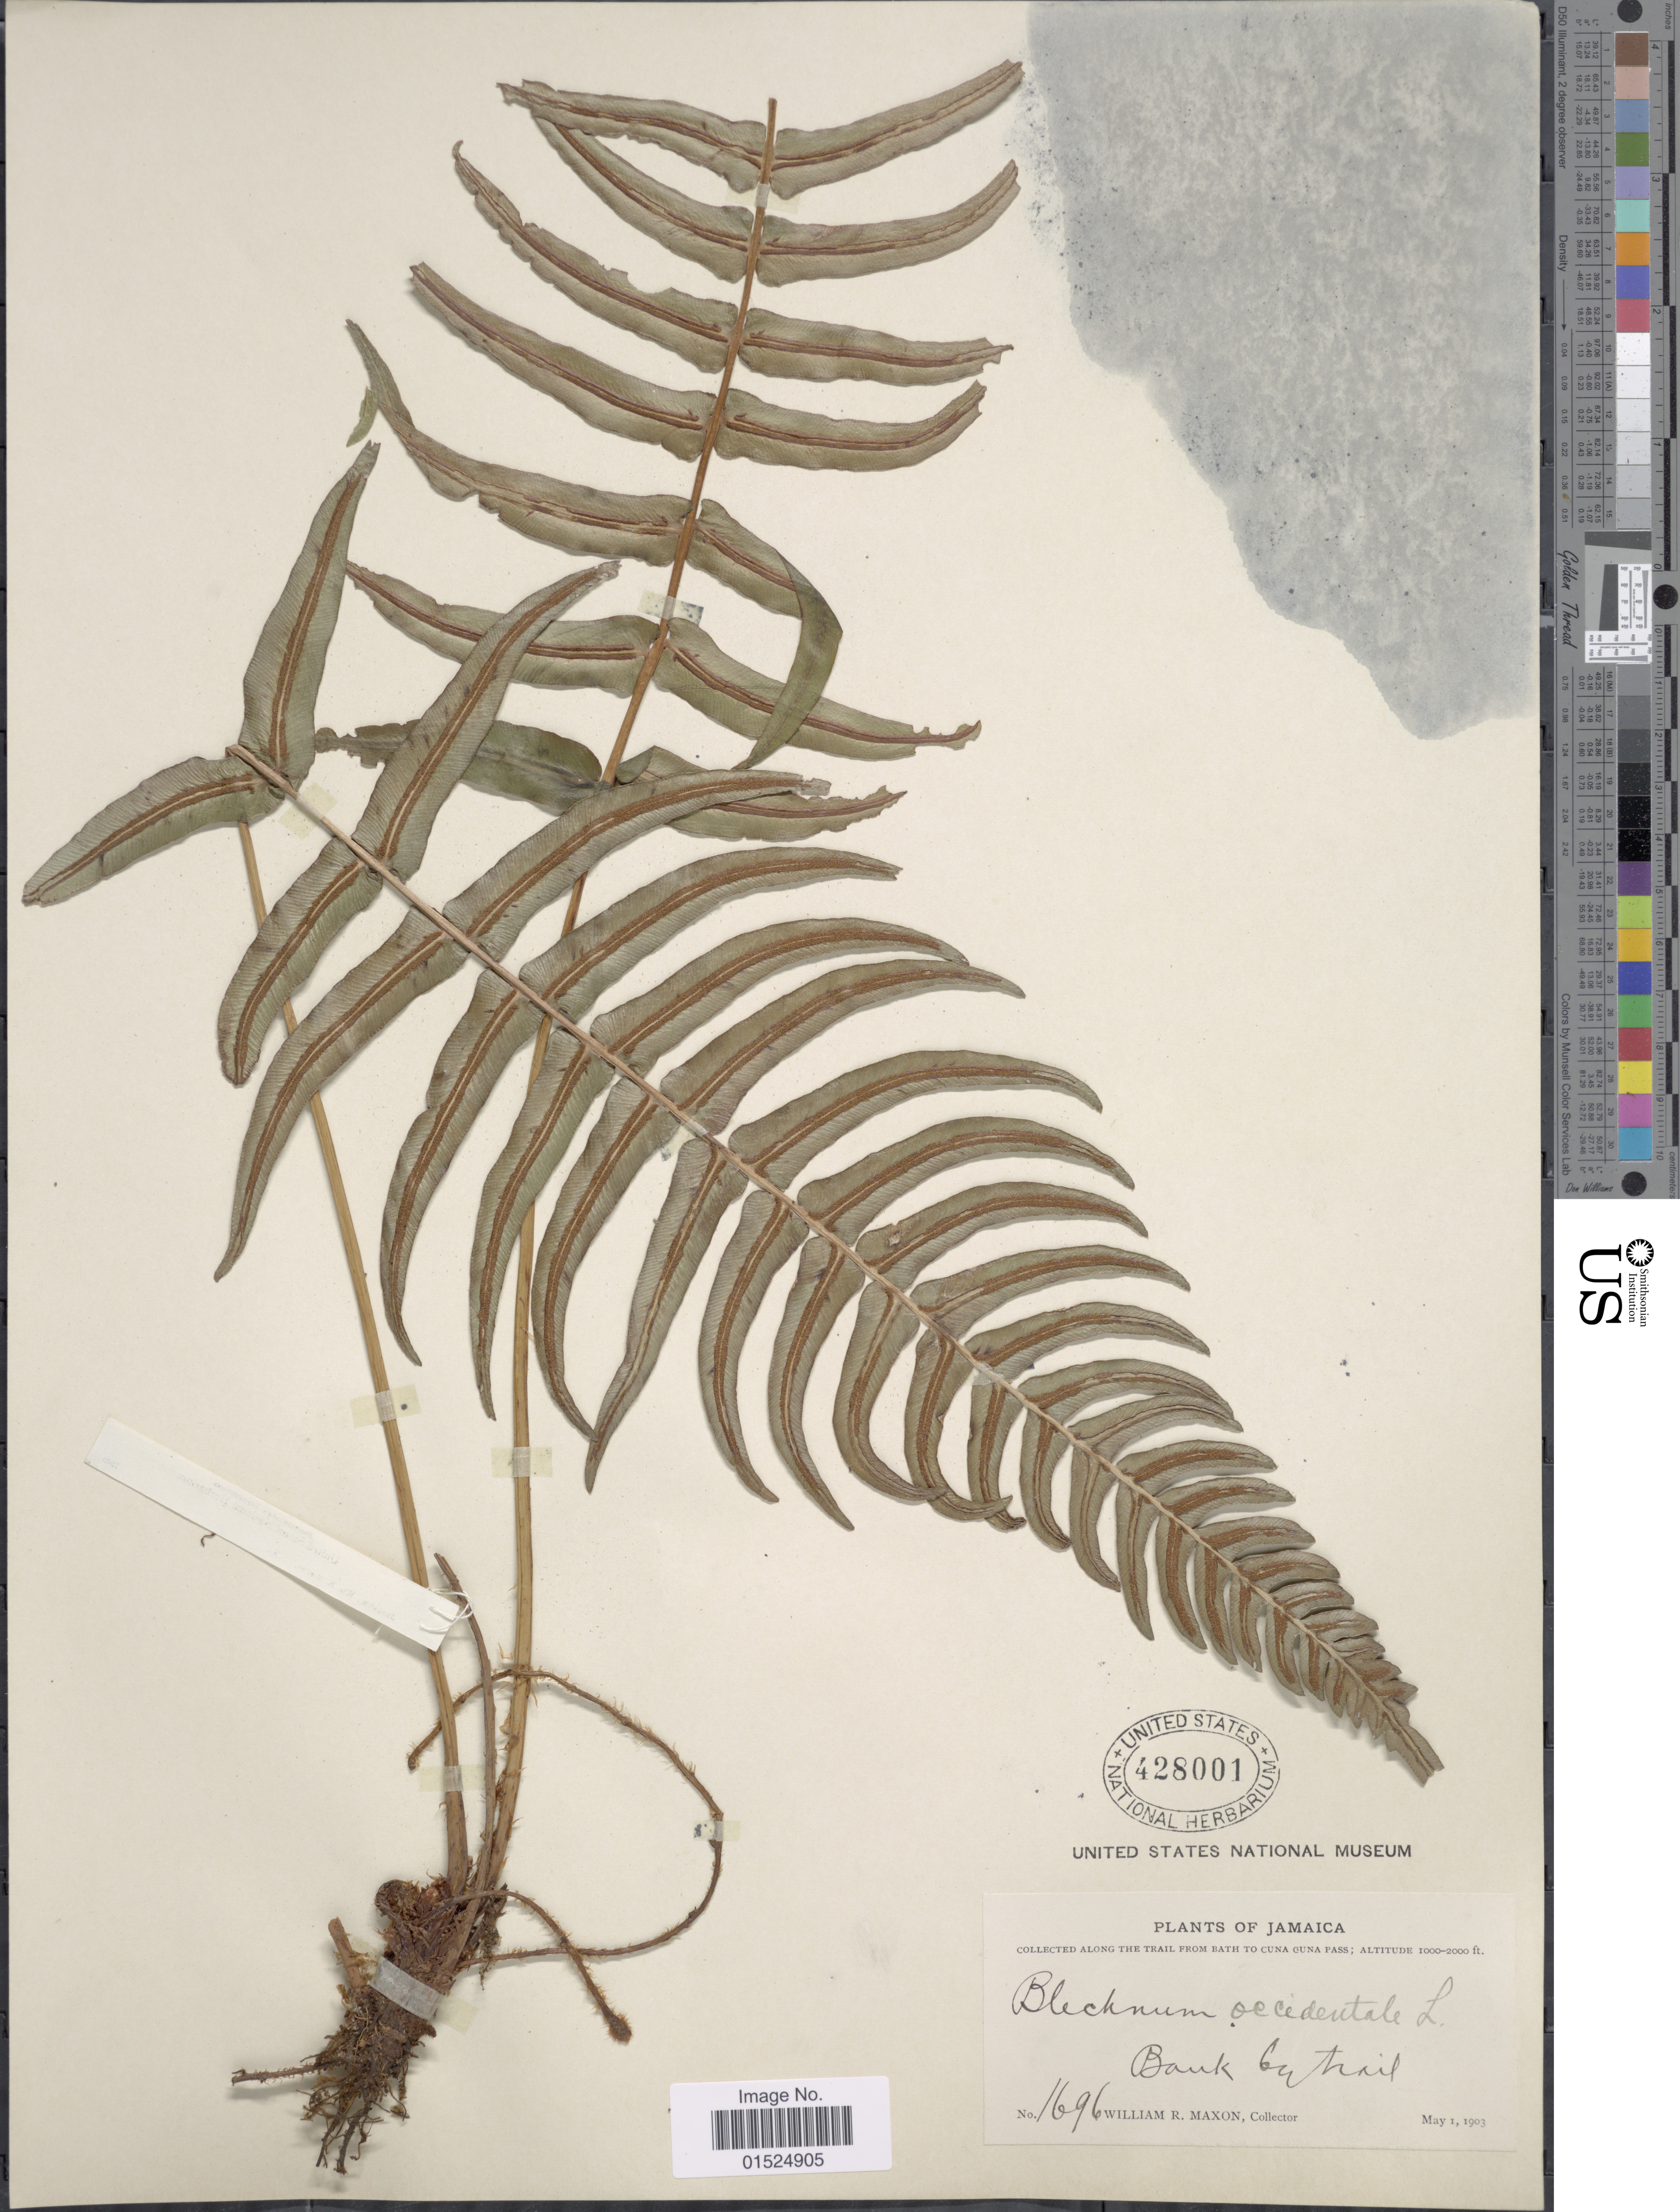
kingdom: Plantae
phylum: Tracheophyta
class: Polypodiopsida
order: Polypodiales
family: Blechnaceae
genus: Blechnum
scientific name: Blechnum occidentale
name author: L.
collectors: W. R. Maxon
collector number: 1696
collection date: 1903-05-01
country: Jamaica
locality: Along the trail from Bath to Cuna Cuna Pass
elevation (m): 305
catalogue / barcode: US 428001